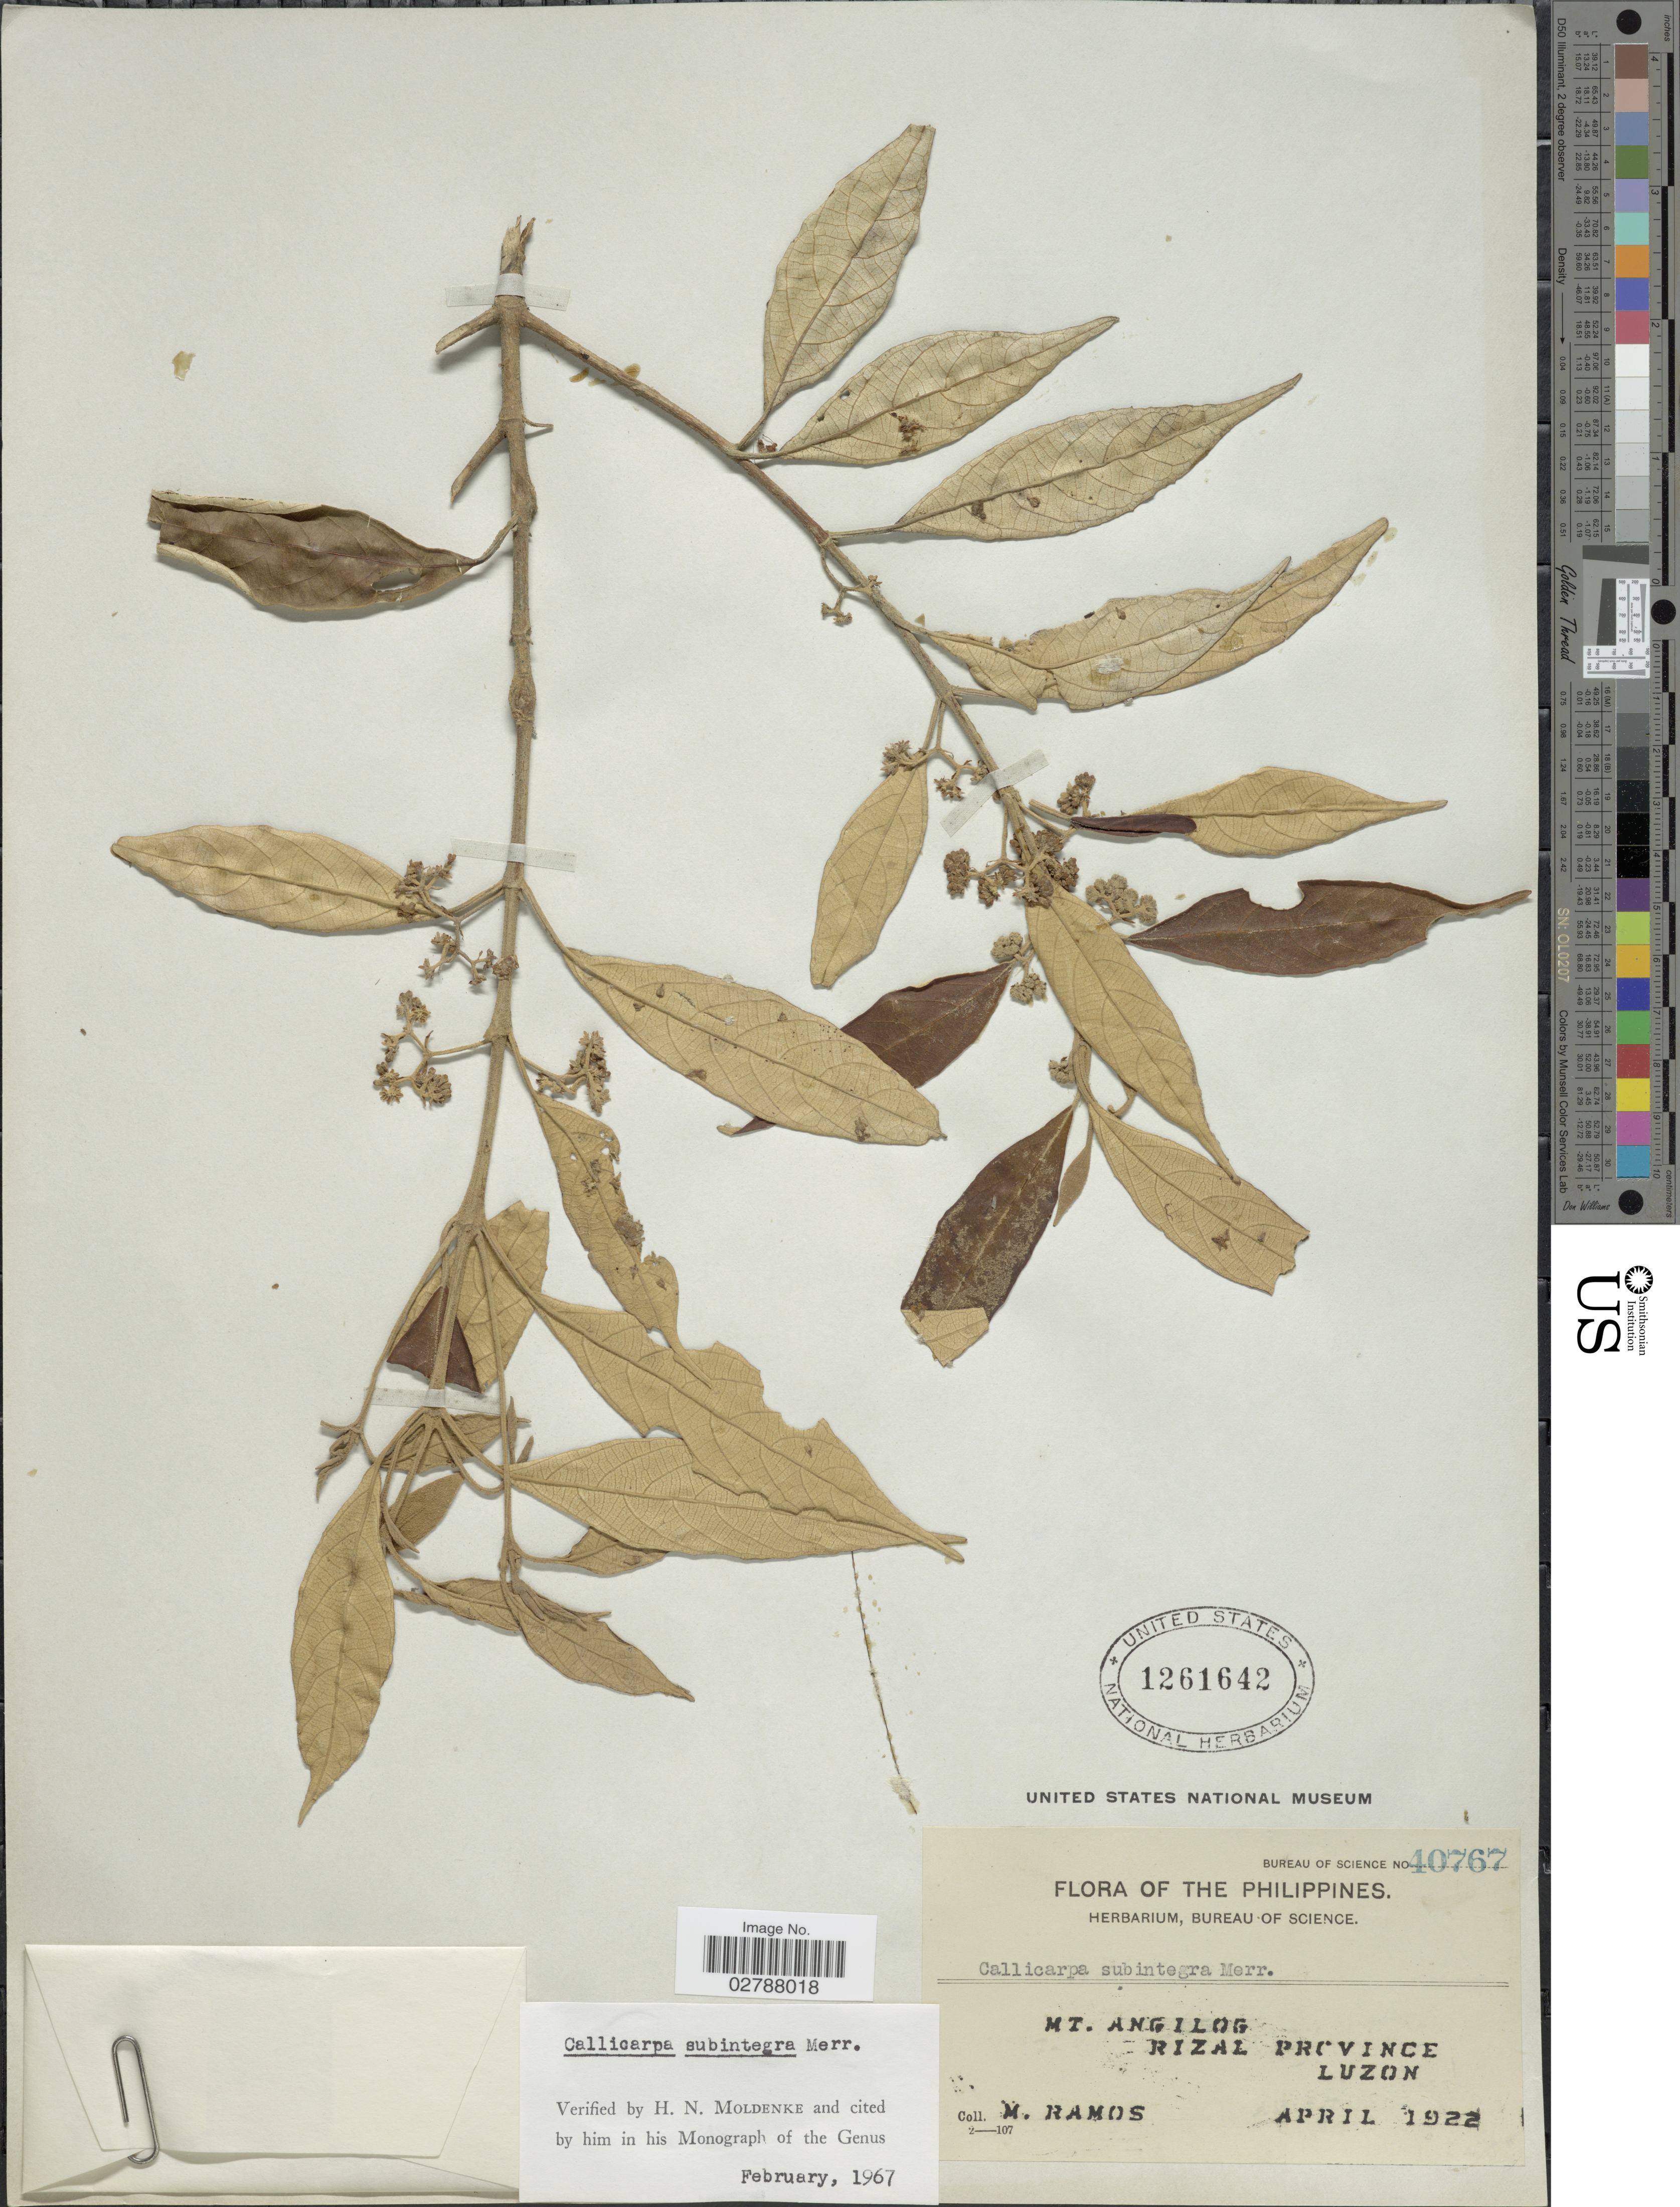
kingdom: Plantae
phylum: Tracheophyta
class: Magnoliopsida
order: Lamiales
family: Lamiaceae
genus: Callicarpa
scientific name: Callicarpa subintegra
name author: Merr.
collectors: M. Ramos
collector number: Bureau of Science40767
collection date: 1922-04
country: Philippines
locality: Mt. Angilog, Rizal Province, Luzon.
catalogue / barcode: US 1261642